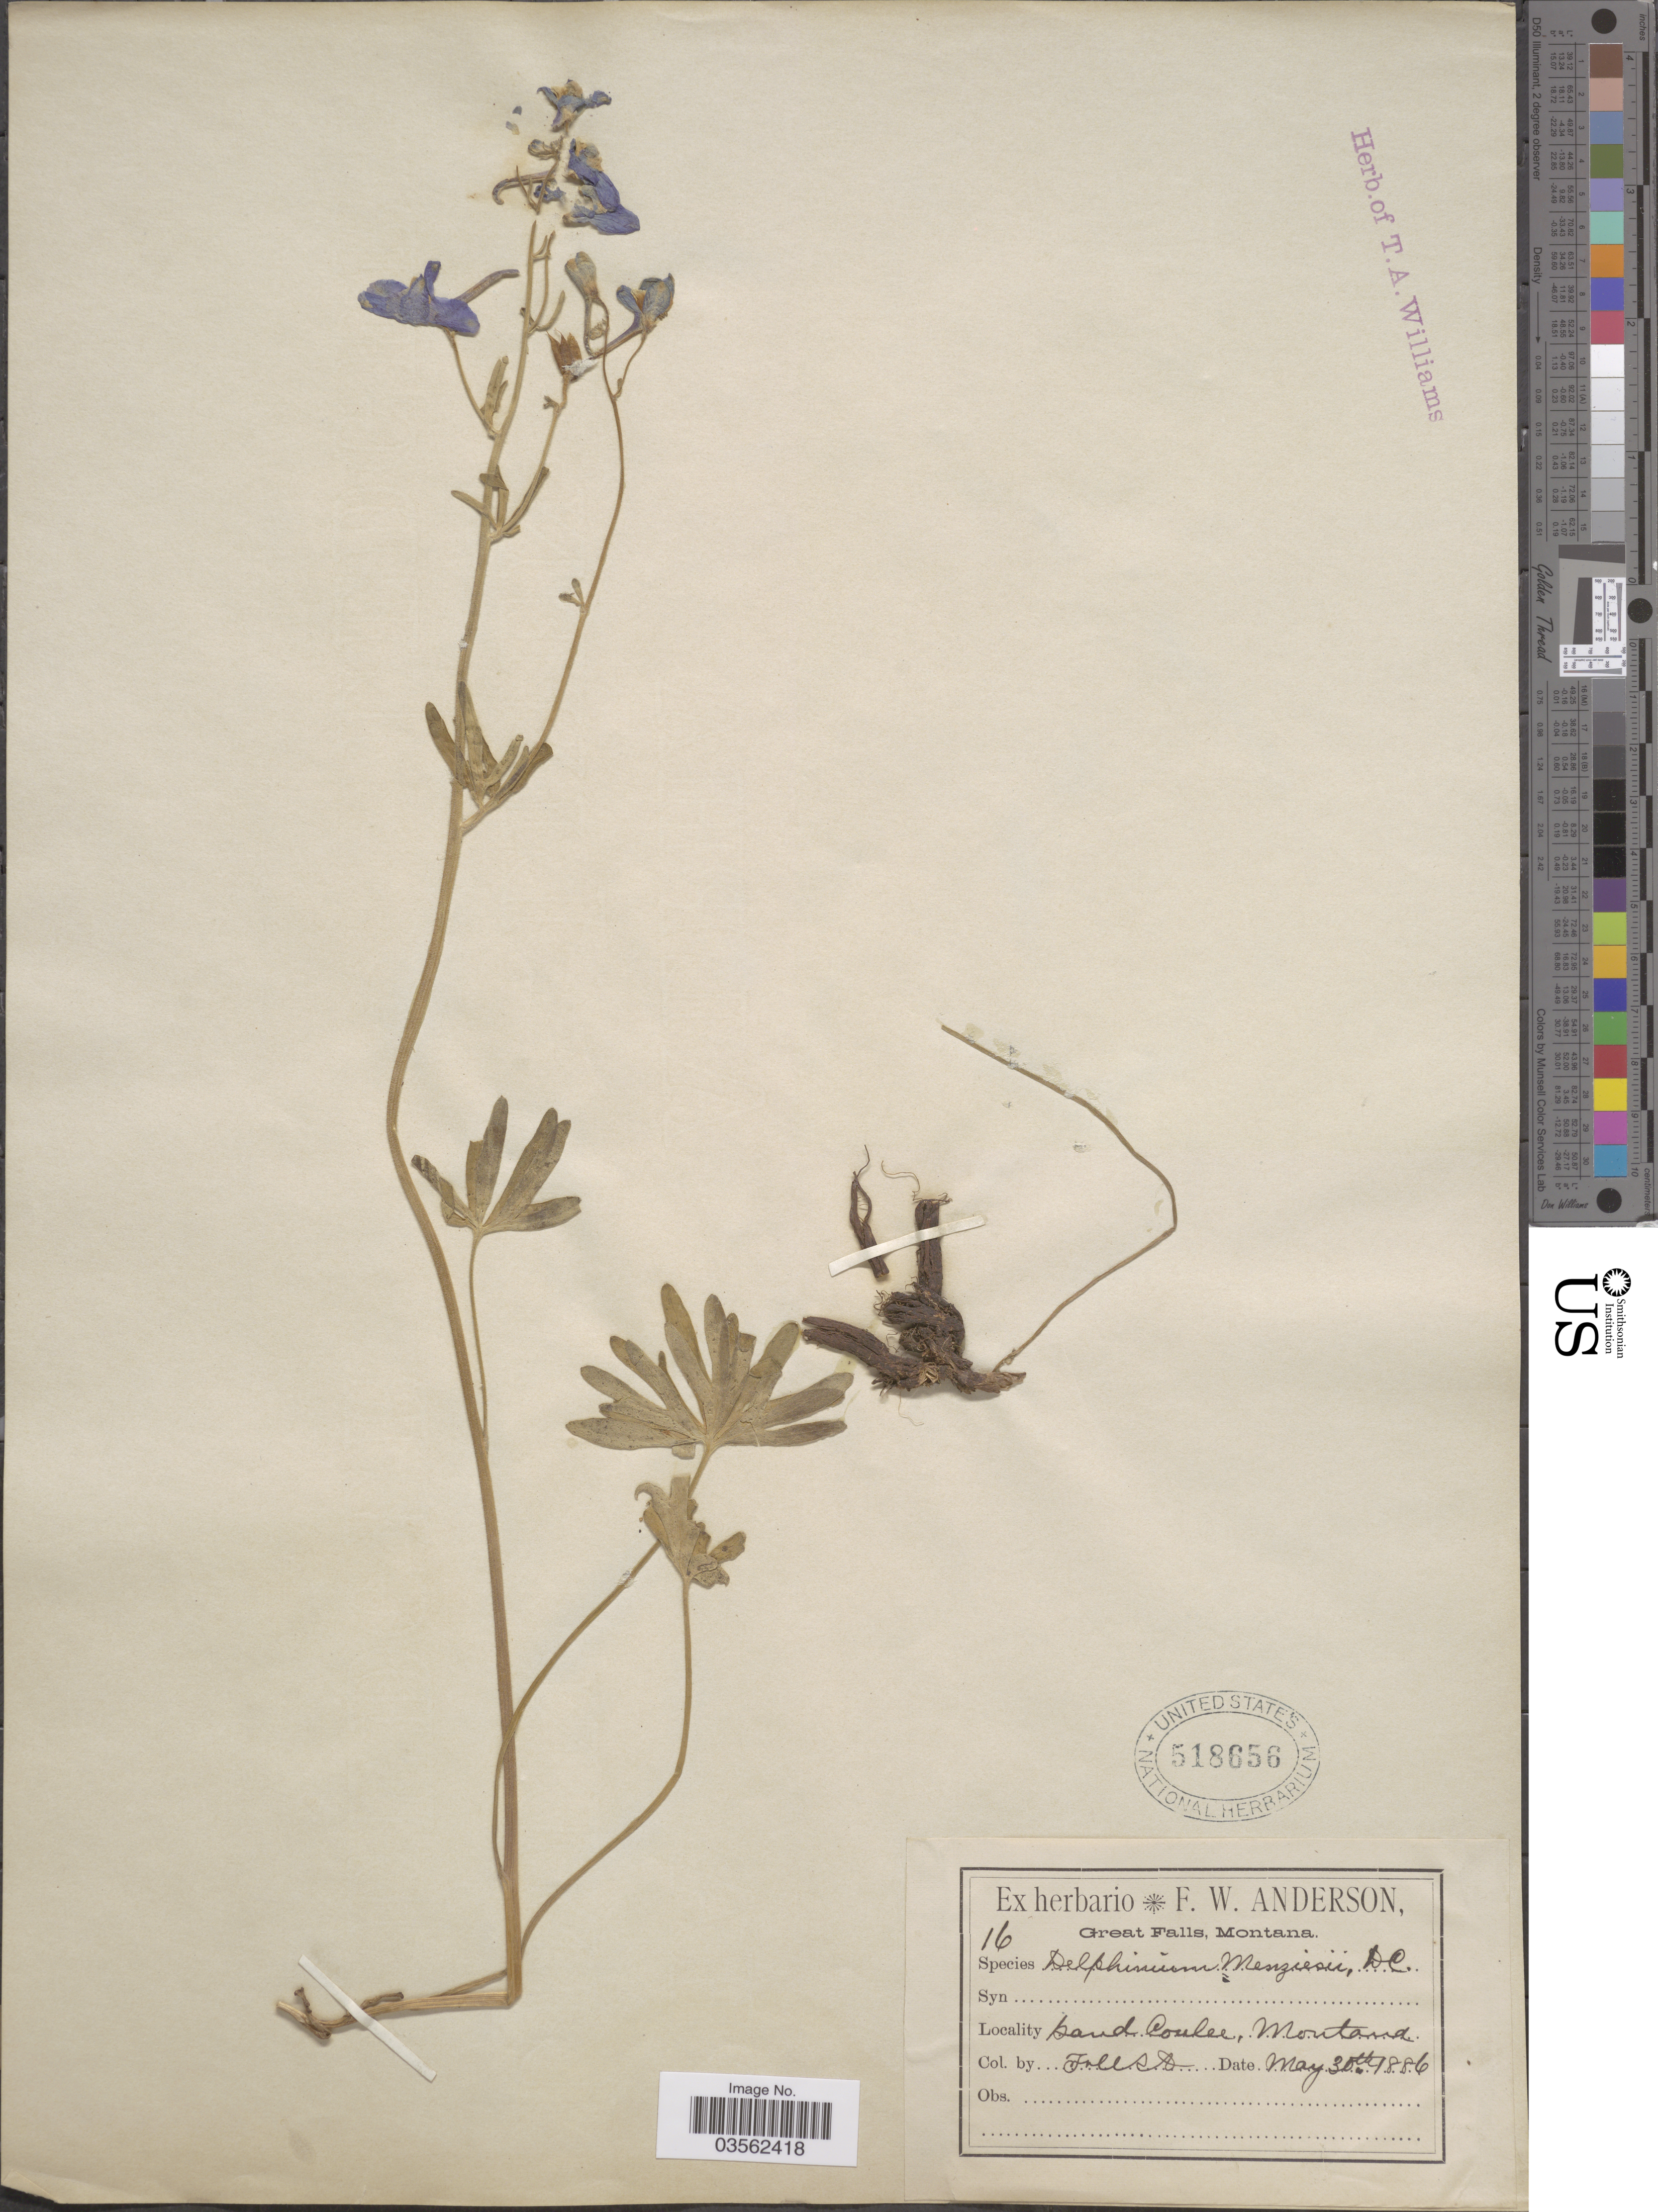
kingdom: Plantae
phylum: Tracheophyta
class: Magnoliopsida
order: Ranunculales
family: Ranunculaceae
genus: Delphinium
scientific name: Delphinium bicolor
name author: Nutt.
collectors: F. W. Anderson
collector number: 16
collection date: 1886-05-30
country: United States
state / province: Montana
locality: Sand Coulee.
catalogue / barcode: US 518656